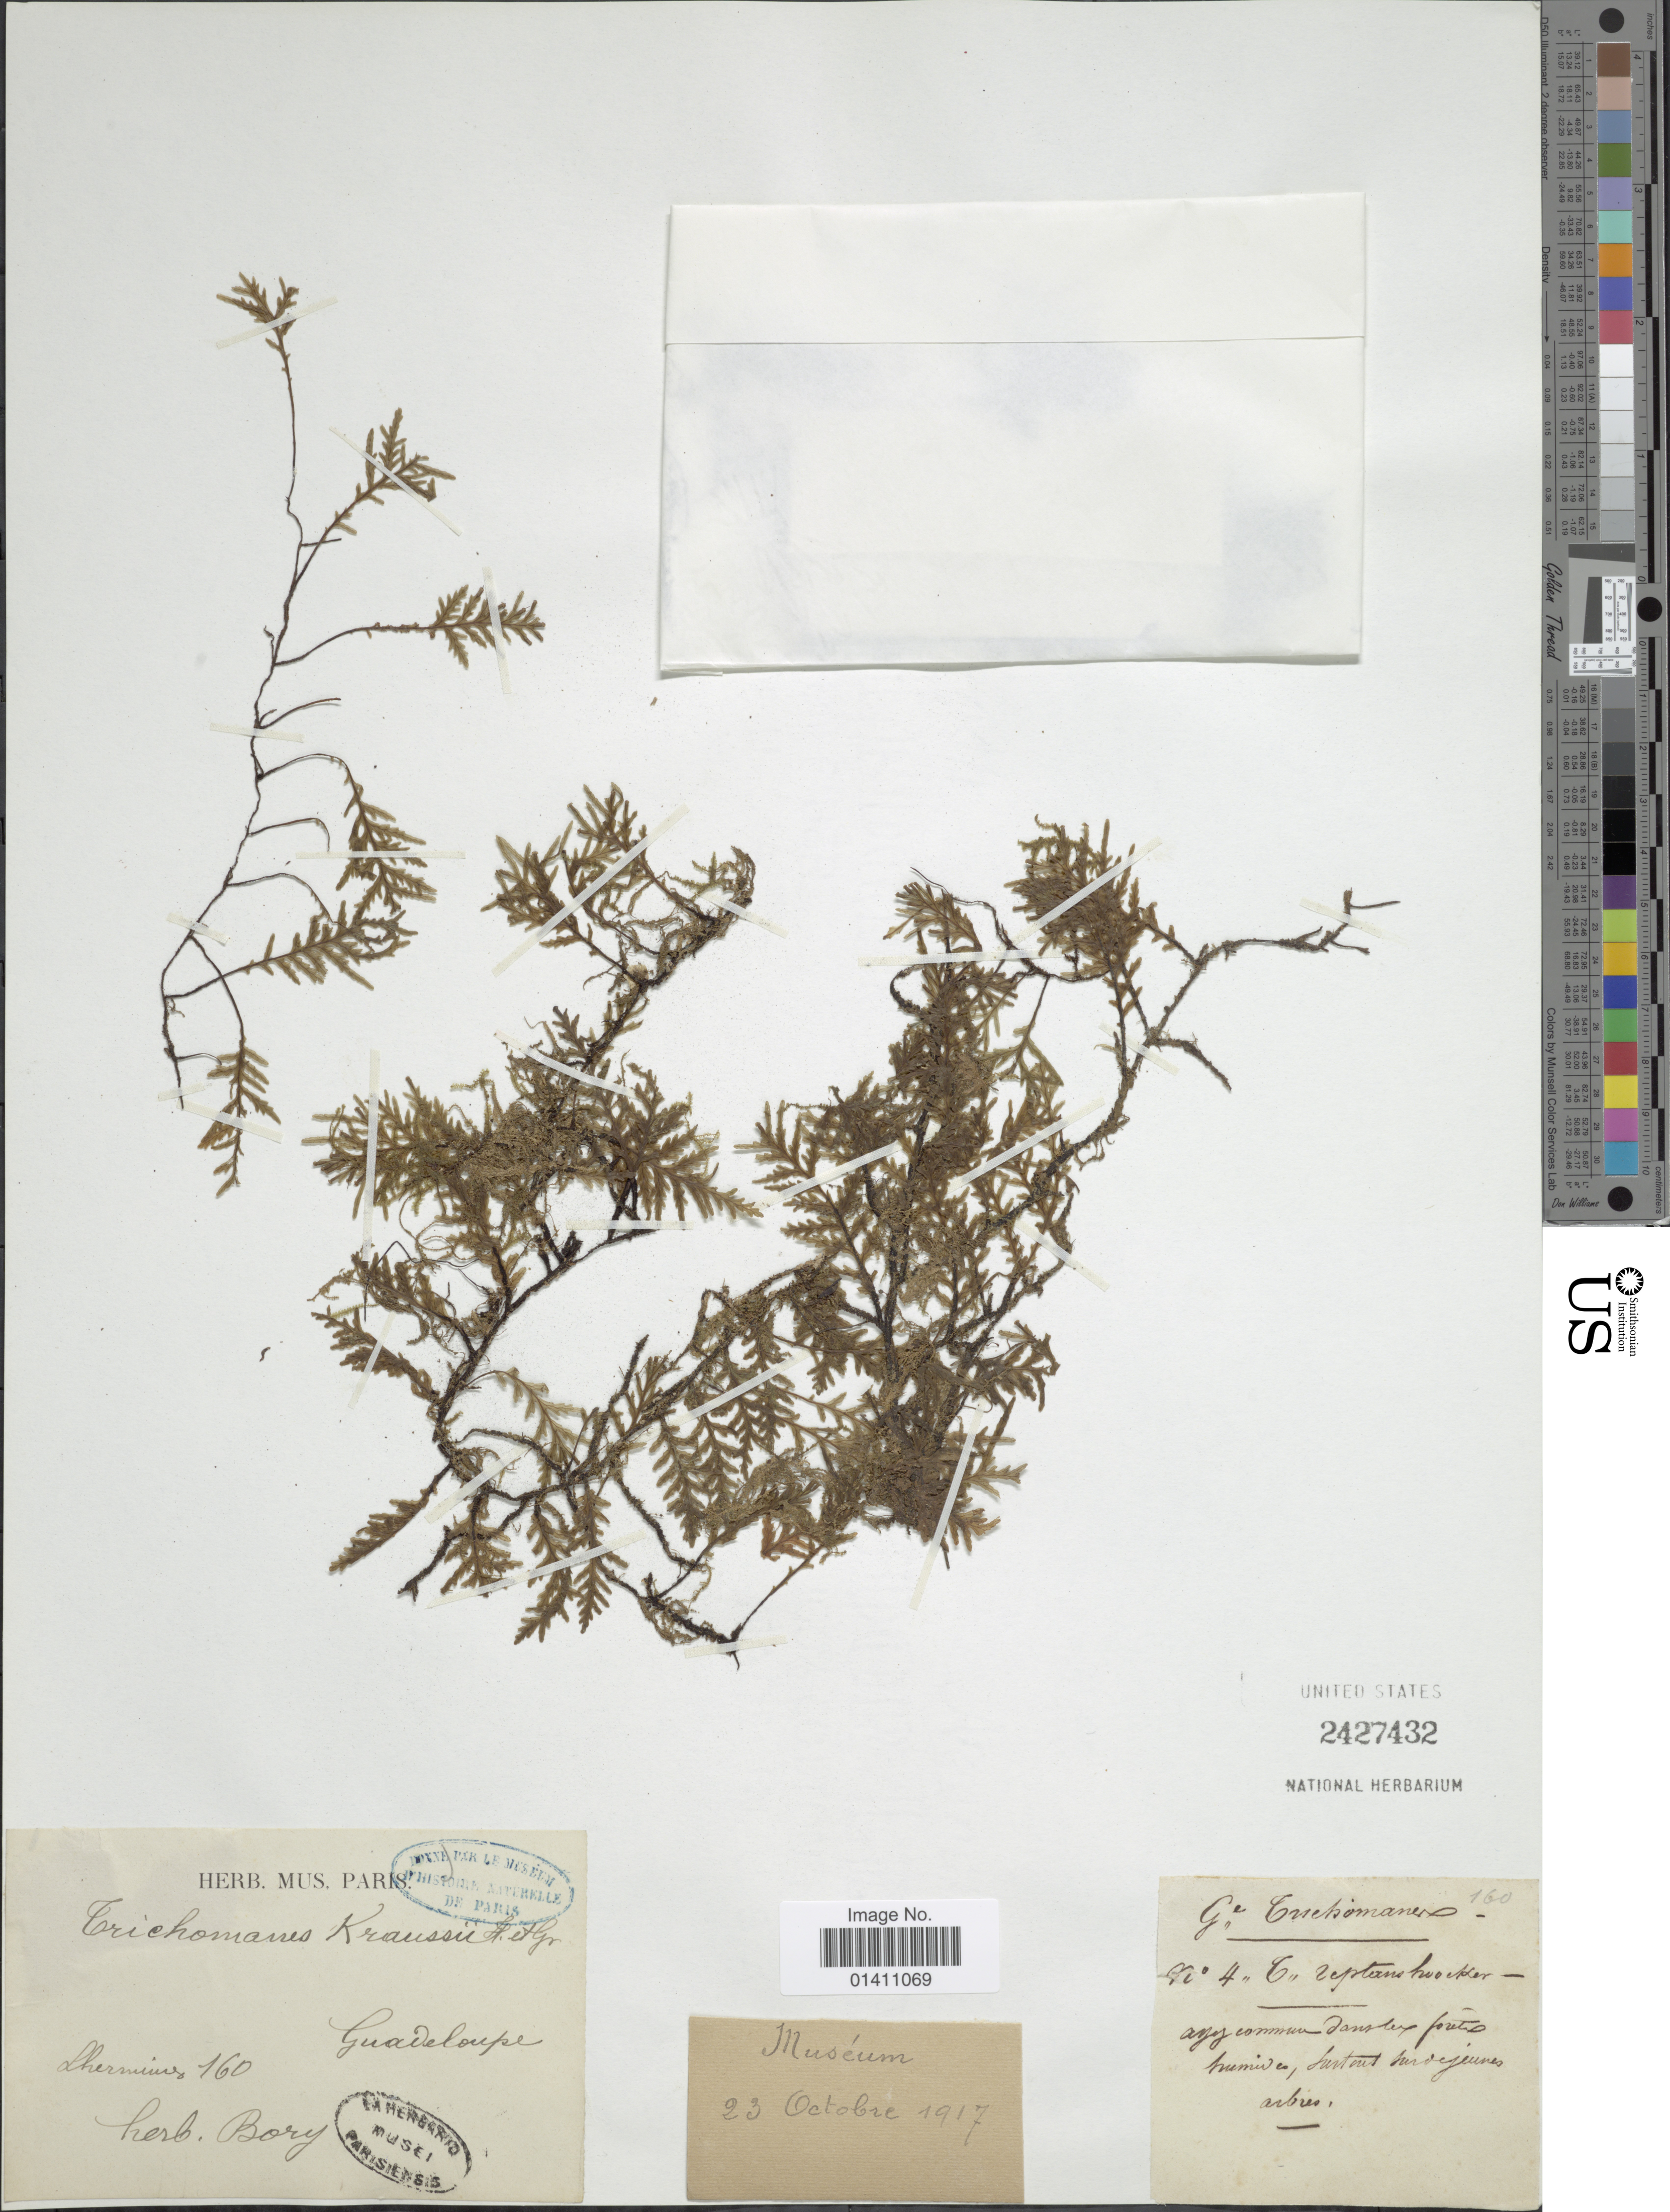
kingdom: Plantae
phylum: Tracheophyta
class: Polypodiopsida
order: Hymenophyllales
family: Hymenophyllaceae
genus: Didymoglossum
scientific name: Didymoglossum reptans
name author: (Sw.) C. Presl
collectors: -. L'Herminier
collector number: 160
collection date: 1917-10-23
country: Guadeloupe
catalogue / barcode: US 2427432